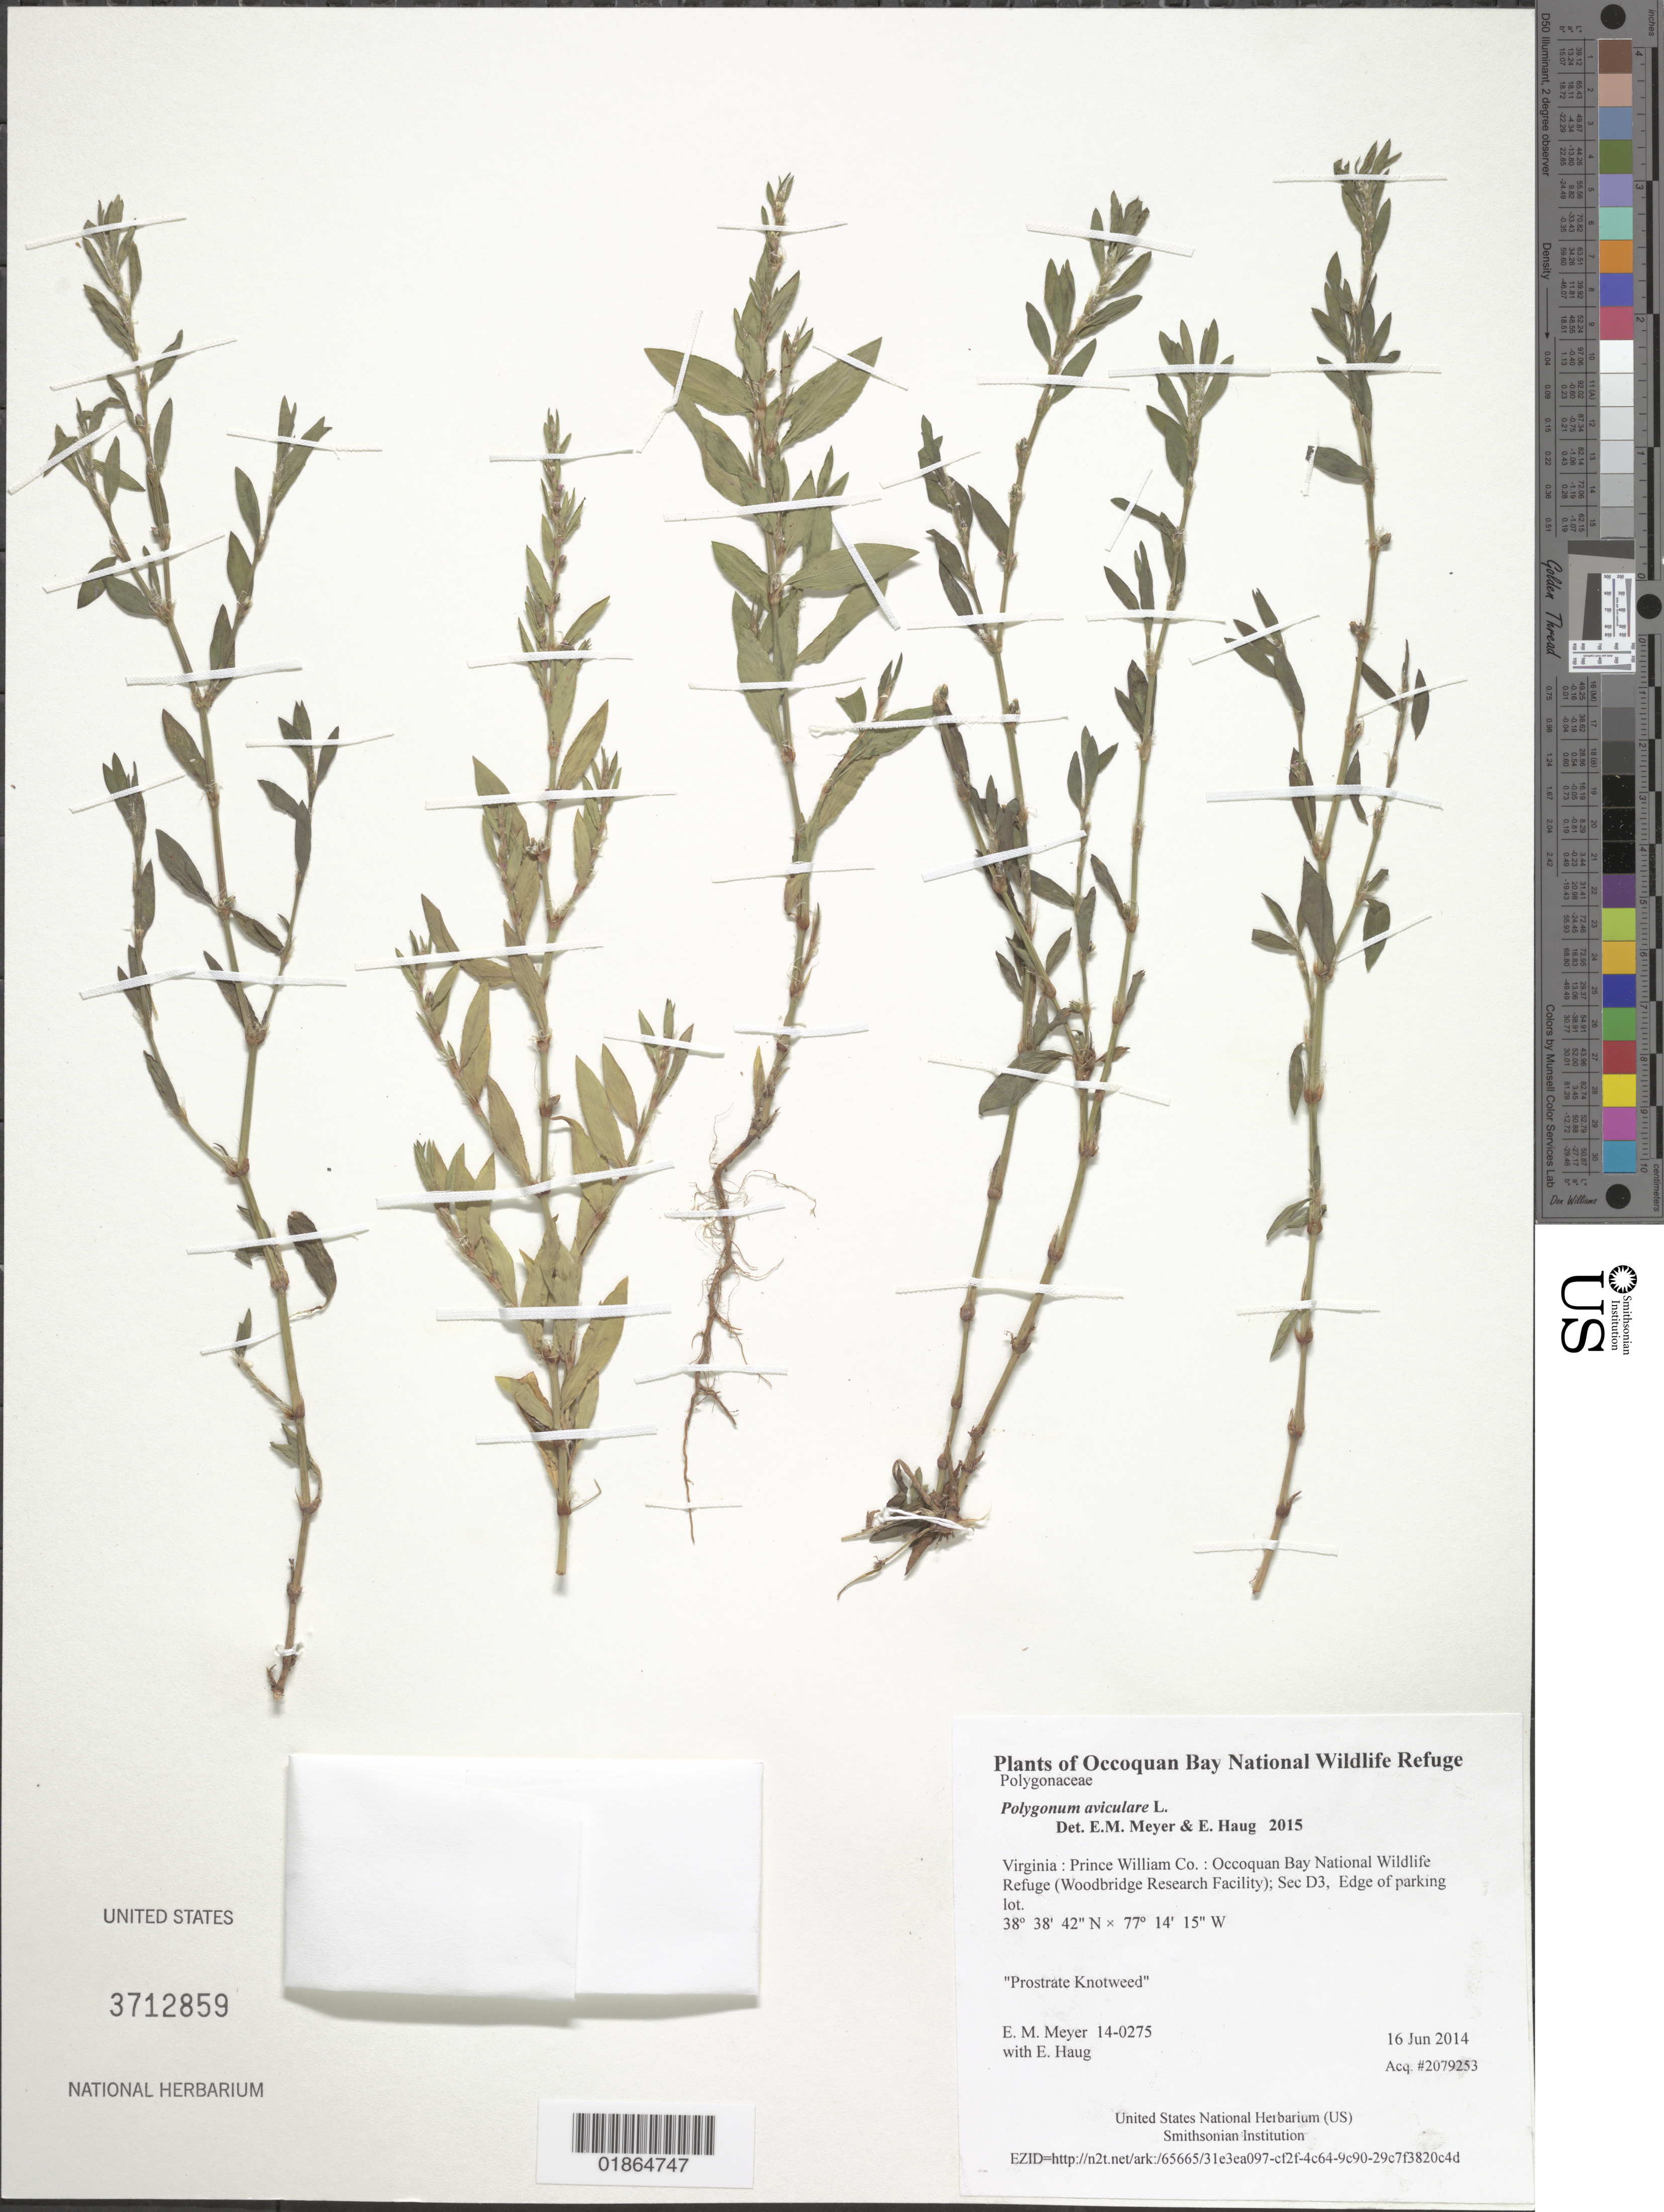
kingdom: Plantae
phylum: Tracheophyta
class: Magnoliopsida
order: Caryophyllales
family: Polygonaceae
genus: Polygonum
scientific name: Polygonum aviculare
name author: L.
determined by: Meyer, E. M.; Haug, E.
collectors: E. M. Meyer & E. Haug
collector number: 14-0275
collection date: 2014-06-16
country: United States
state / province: Virginia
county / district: Prince William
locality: Occoquan Bay National Wildlife Refuge (Woodbridge Research Facility); Sec D3, Edge of parking lot.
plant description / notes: Prostrate Knotweed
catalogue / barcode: US 3712859